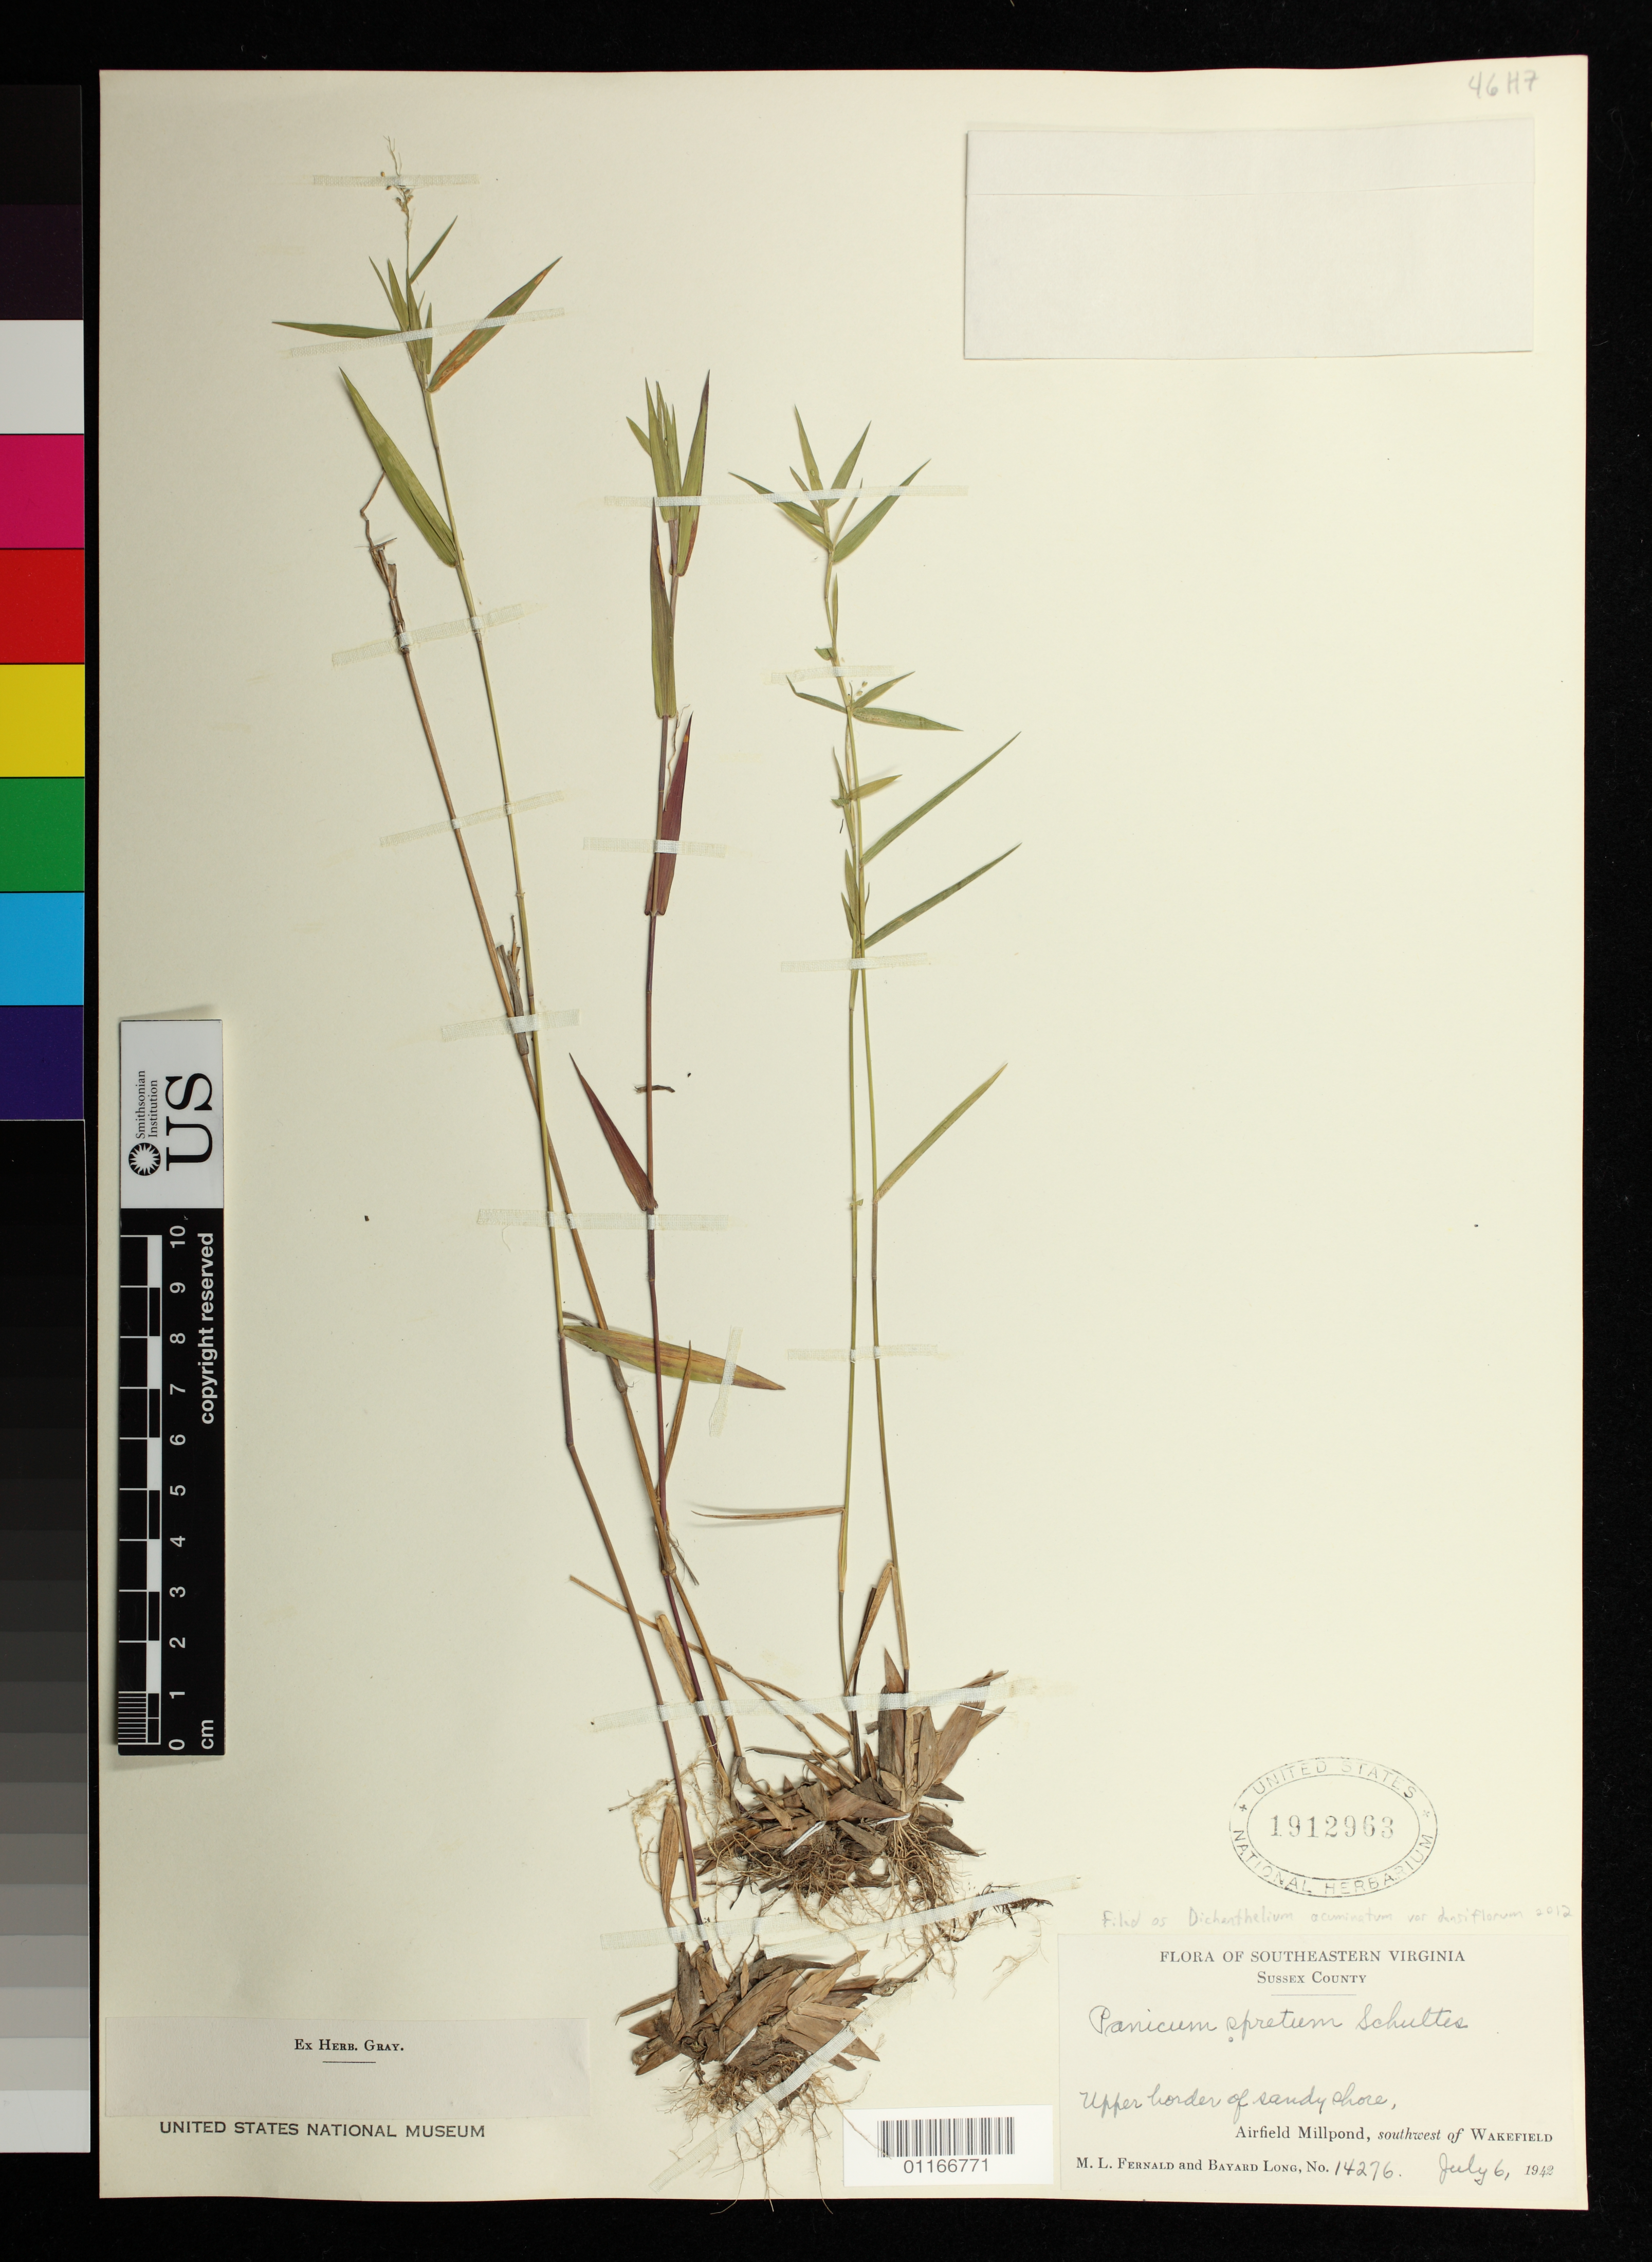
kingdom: Plantae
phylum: Tracheophyta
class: Liliopsida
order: Poales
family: Poaceae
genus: Dichanthelium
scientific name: Dichanthelium acuminatum var. densiflorum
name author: (Rand & Redfield) Gould & C.A. Clark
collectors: M. L. Fernald & B. H. Long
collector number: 14276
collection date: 1942-07-06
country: United States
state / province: Virginia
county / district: Sussex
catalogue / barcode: US 1912963